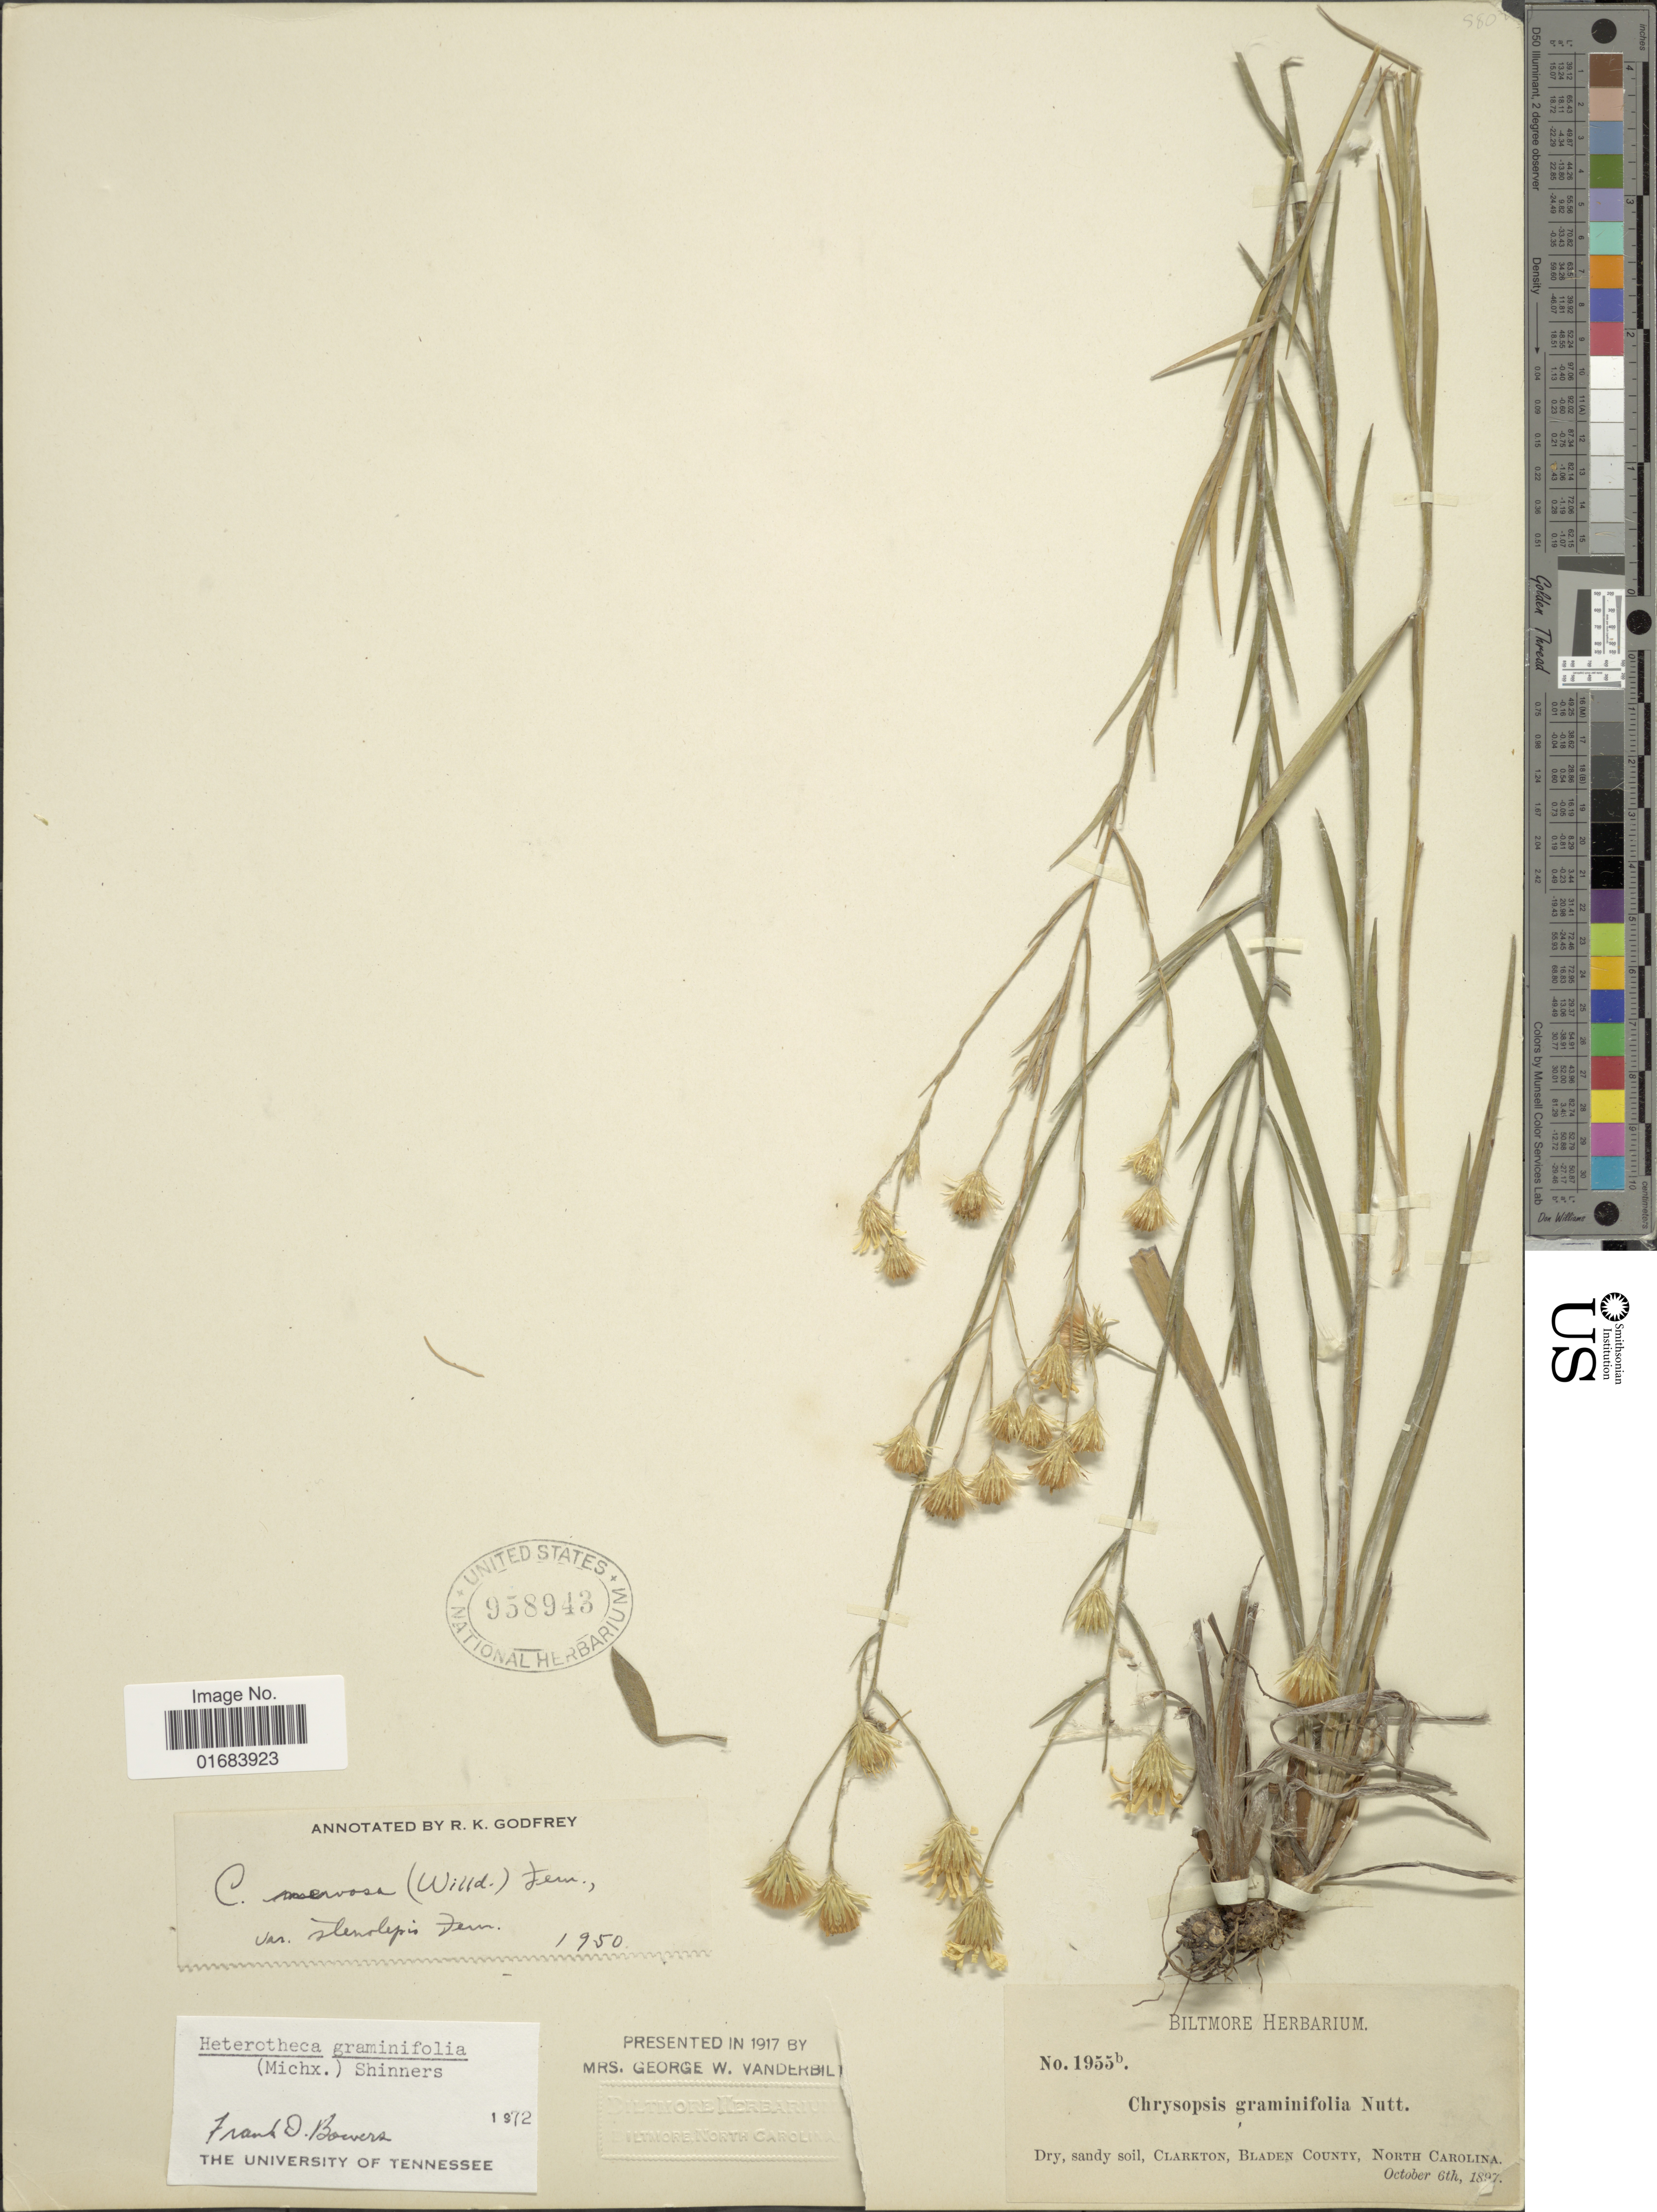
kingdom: Plantae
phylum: Tracheophyta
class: Magnoliopsida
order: Asterales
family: Asteraceae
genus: Pityopsis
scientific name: Pityopsis graminifolia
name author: (Michx.) Nutt.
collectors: ex herb. Biltmore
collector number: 1955b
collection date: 1897-10-06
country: United States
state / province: North Carolina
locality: Clarkton, Bladen County.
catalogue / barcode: US 958943